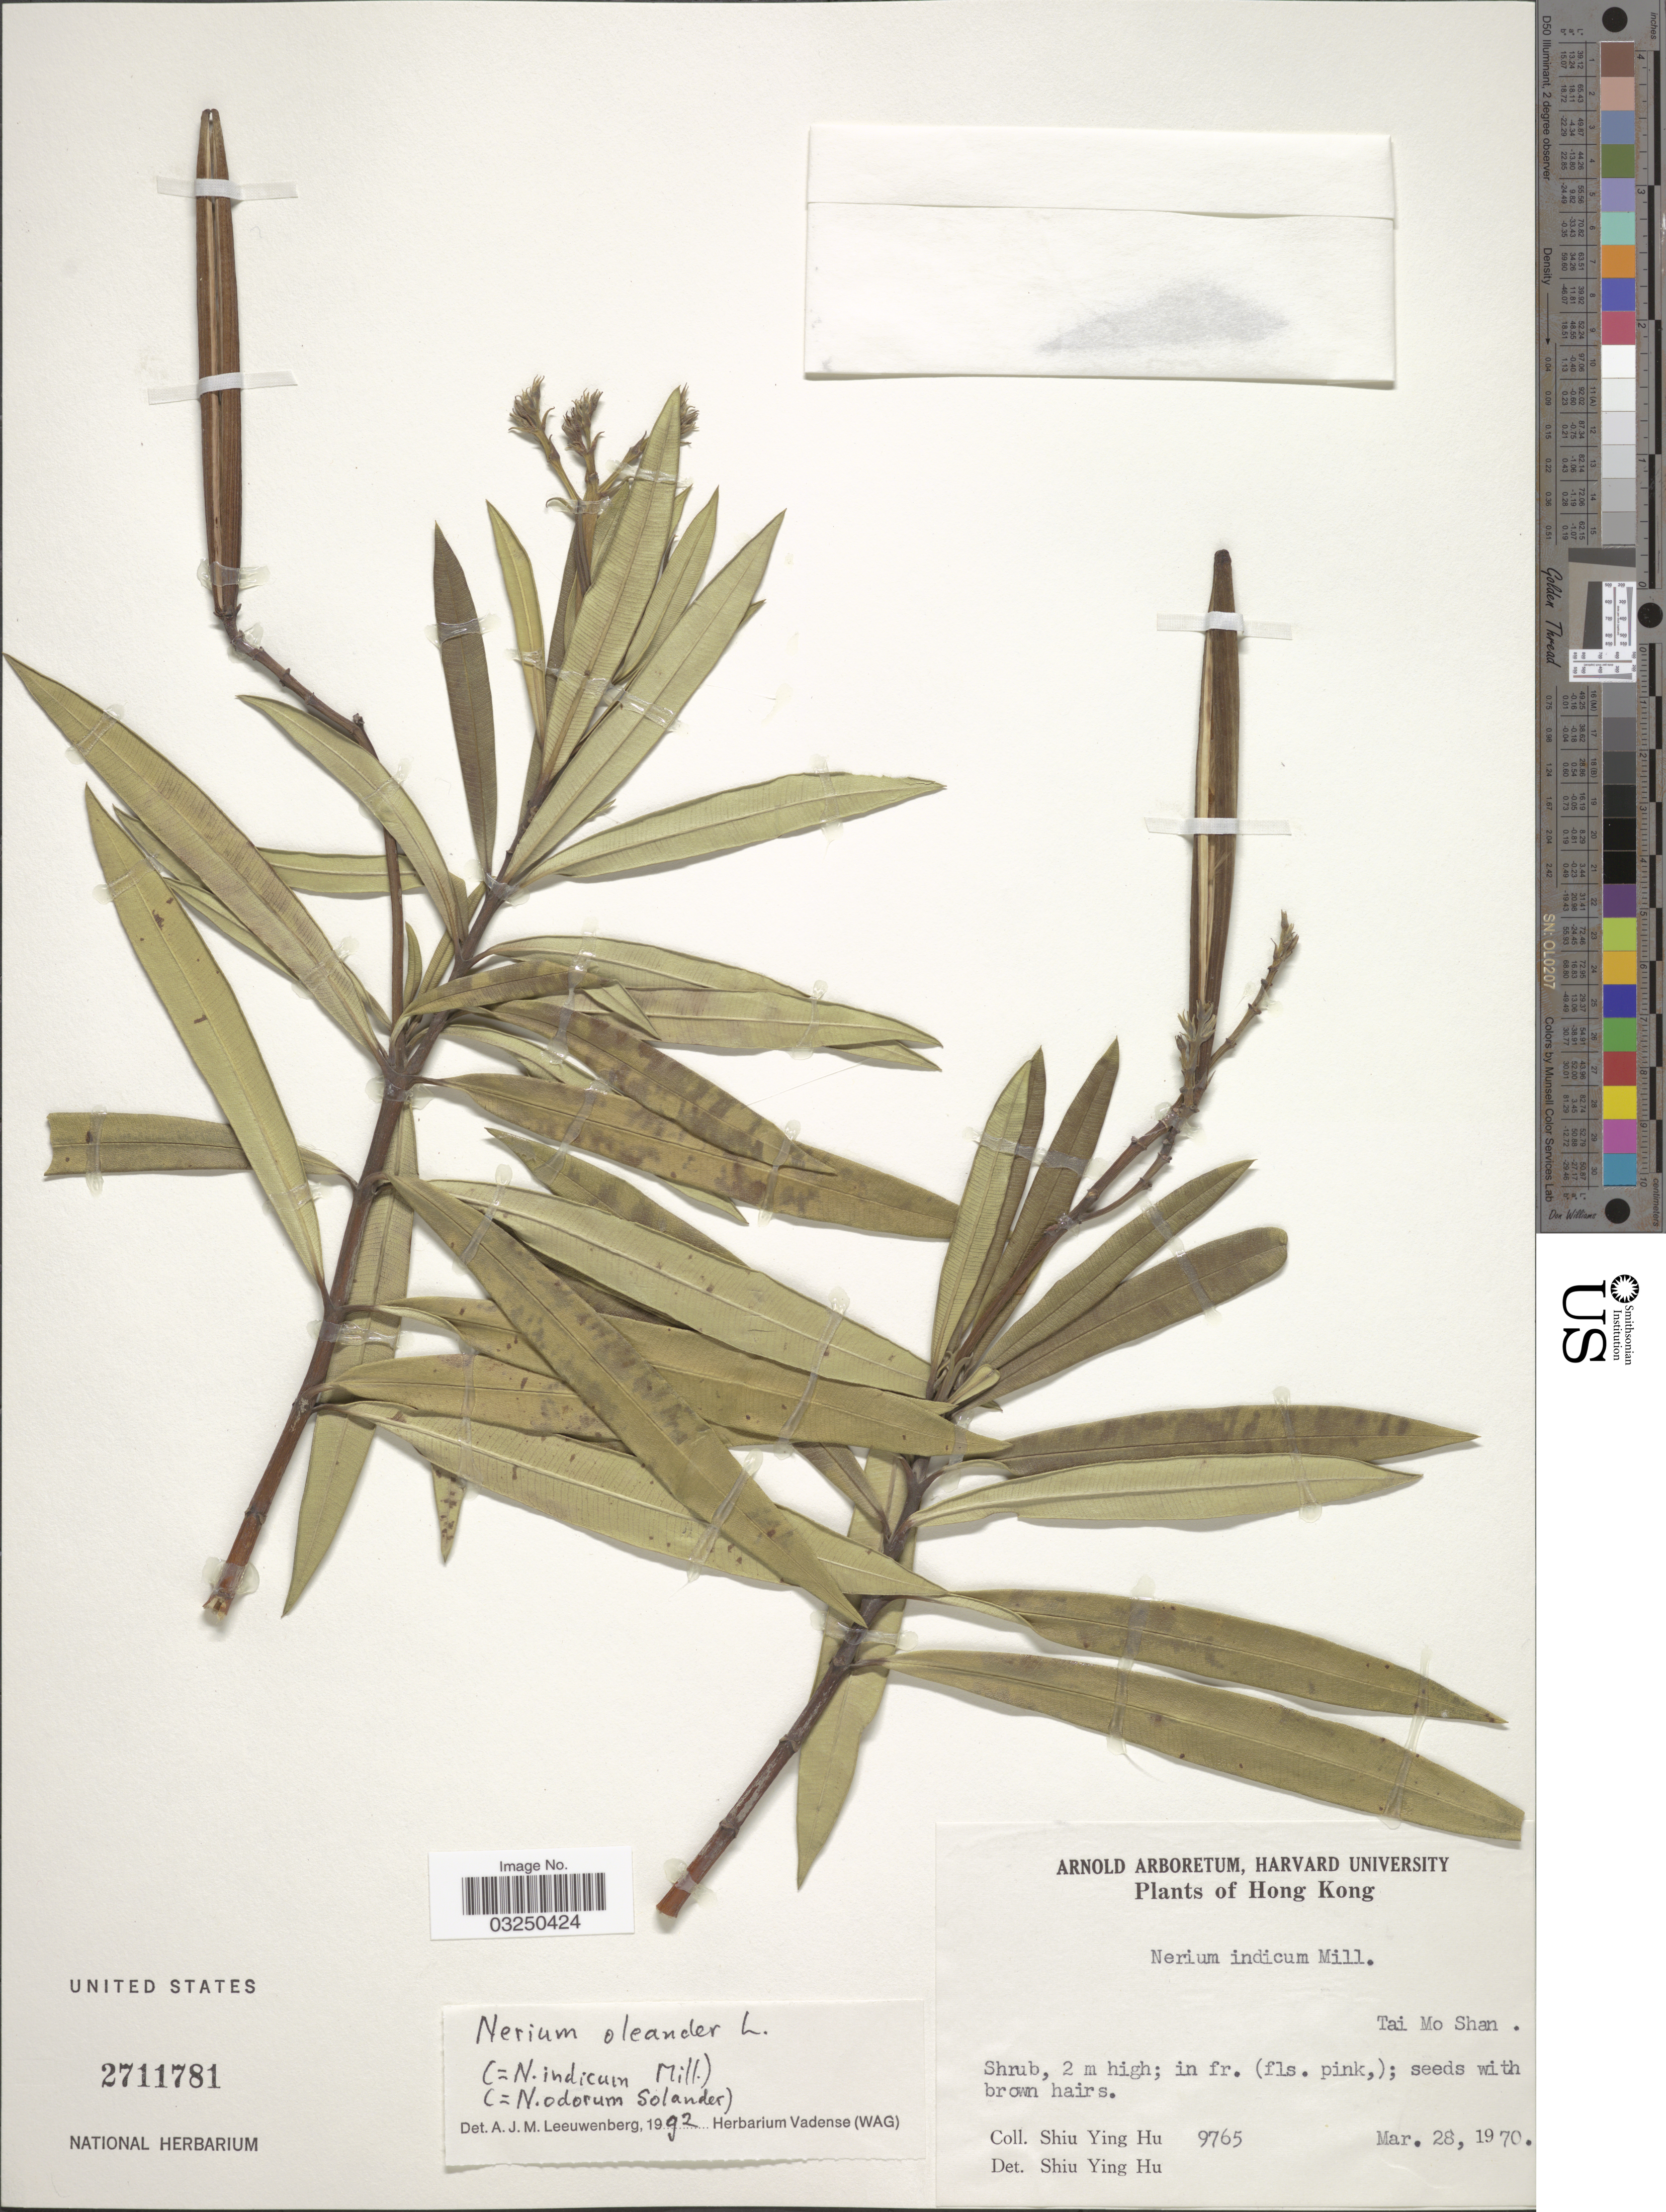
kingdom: Plantae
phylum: Tracheophyta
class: Magnoliopsida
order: Gentianales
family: Apocynaceae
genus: Nerium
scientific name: Nerium oleander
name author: L.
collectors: S. Y. Hu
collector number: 9765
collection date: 1970-03-28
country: China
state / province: Hong Kong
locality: Tai Mo Shan.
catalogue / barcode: US 2711781